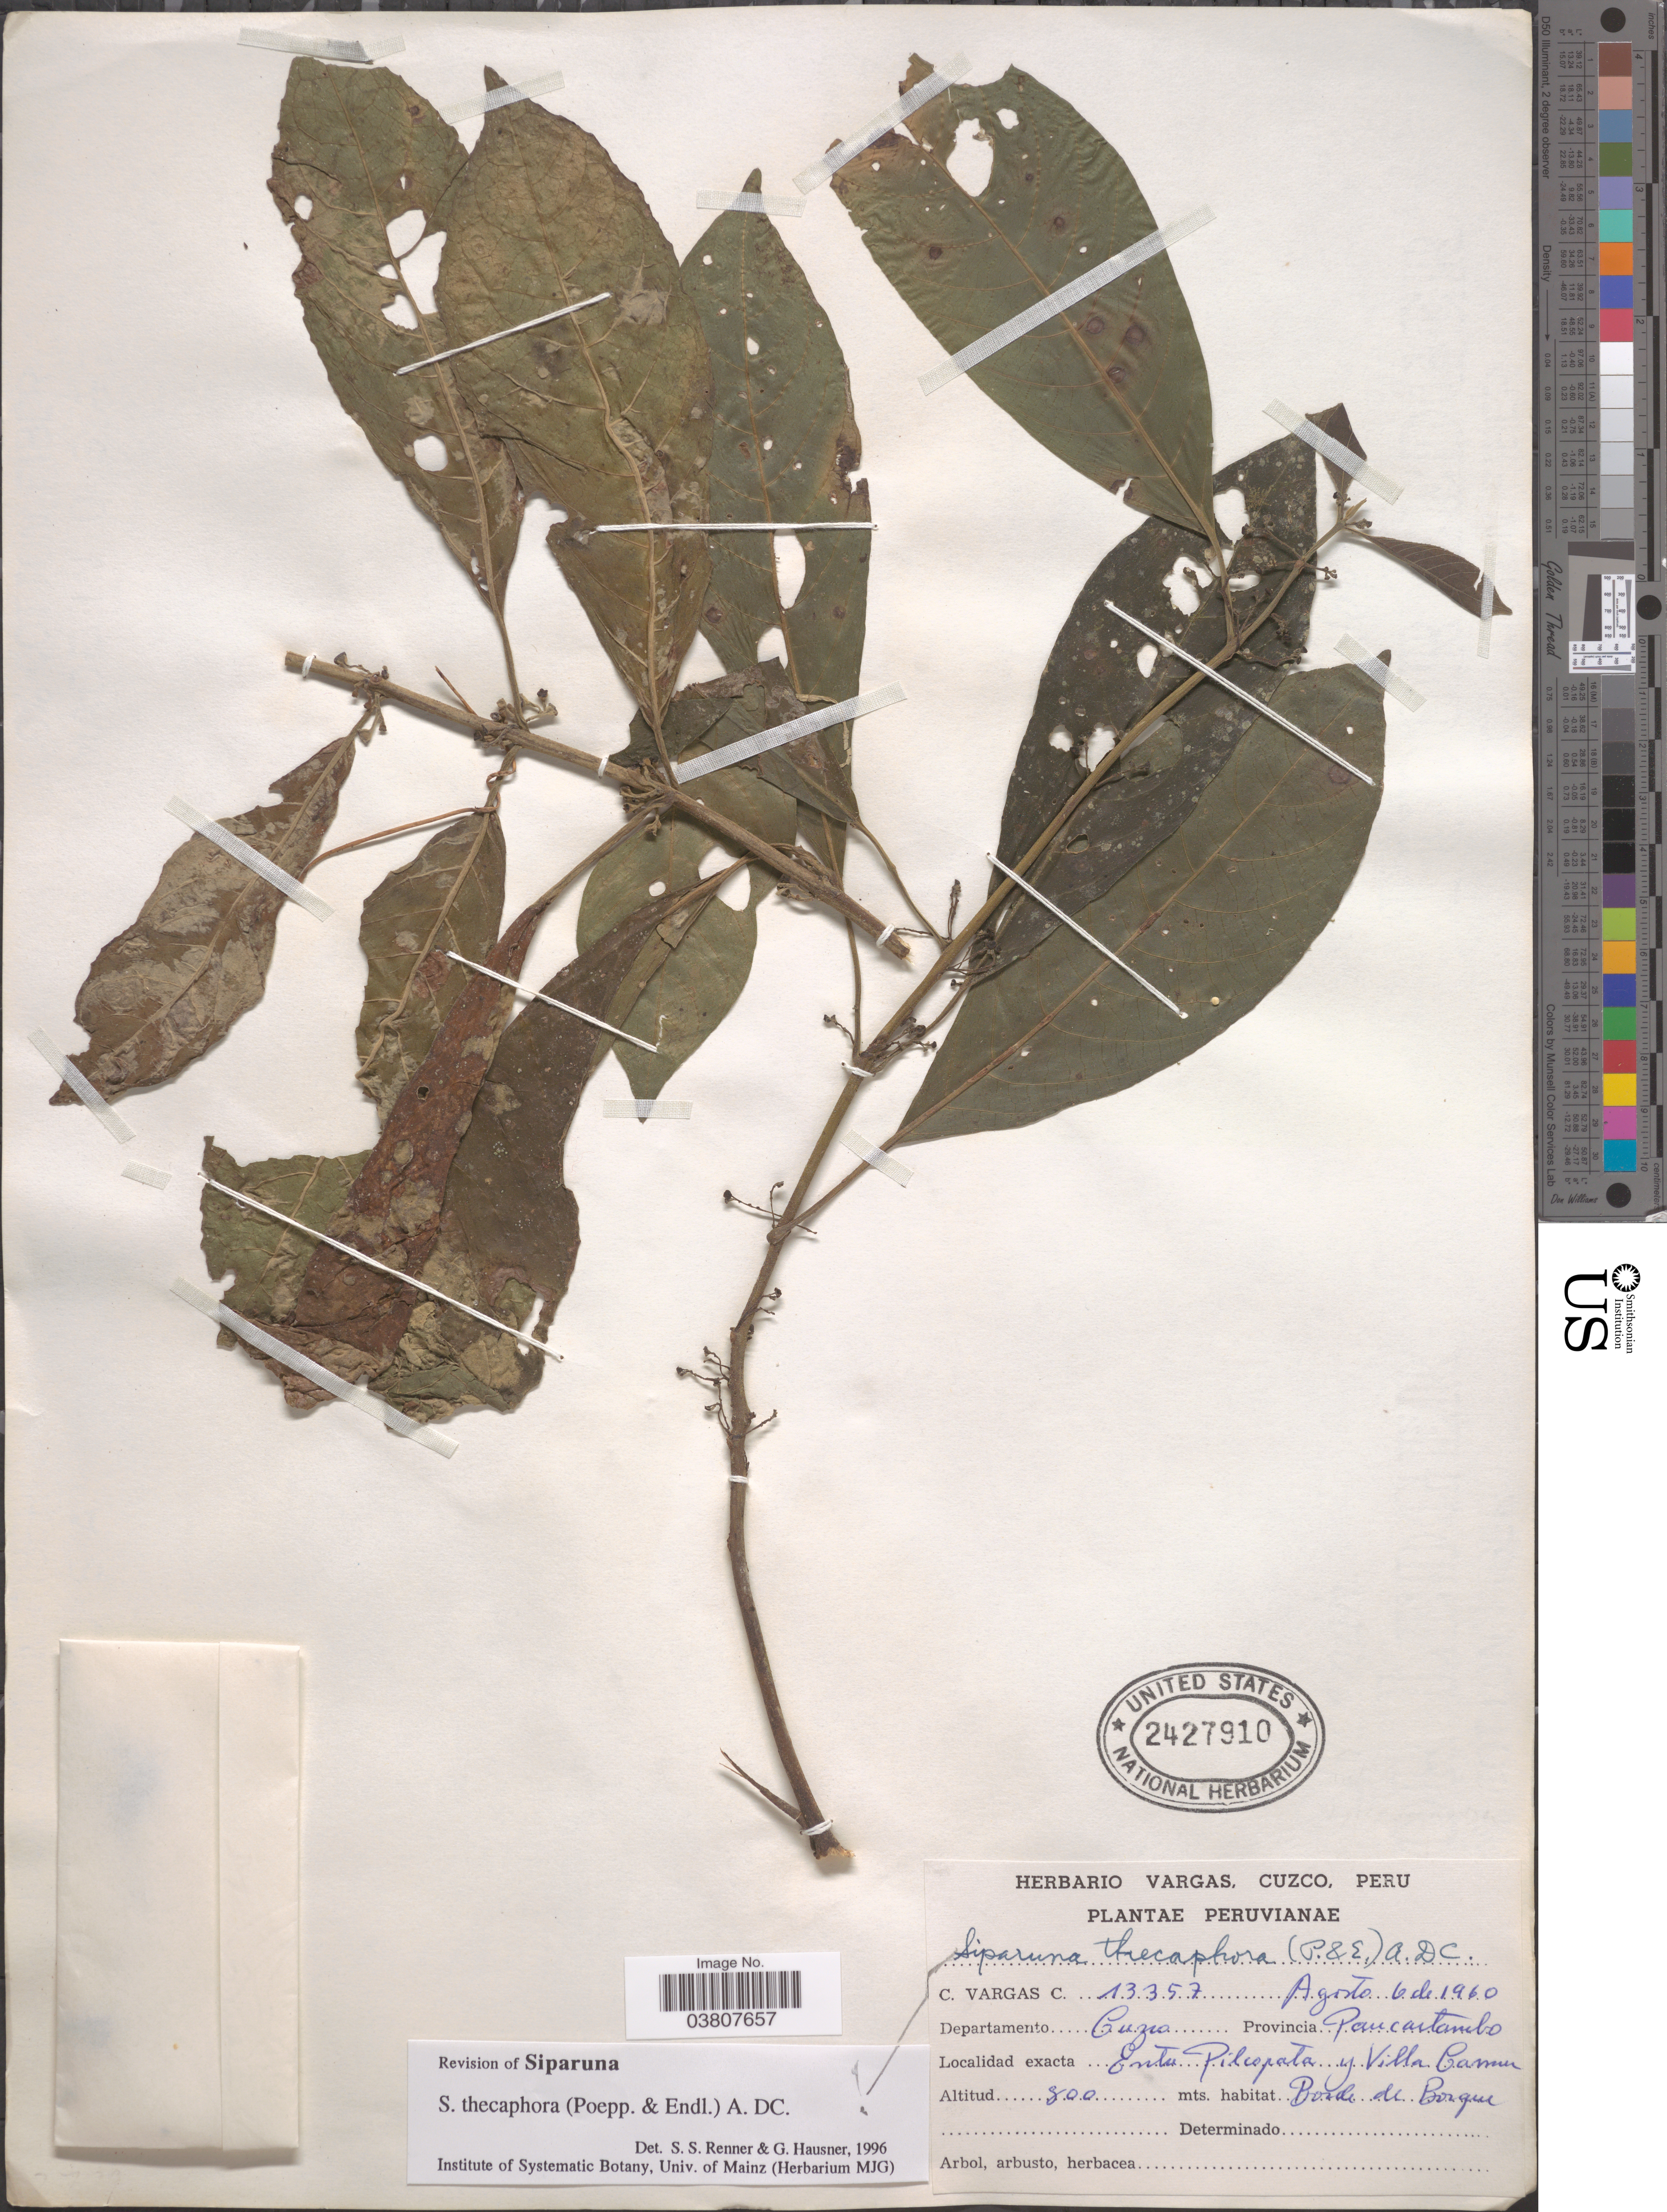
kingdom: Plantae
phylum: Tracheophyta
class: Magnoliopsida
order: Laurales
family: Siparunaceae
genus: Siparuna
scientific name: Siparuna thecaphora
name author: (Poepp. & Endl.) A. DC.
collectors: C. Vargas Calderón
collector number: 13357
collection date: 1960-08-06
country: Peru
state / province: Cusco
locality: Departamento Cuzco. Provincia Paucartambo. Entre Pilcopata y Villa Carmen. Bordo de Bosque.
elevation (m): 800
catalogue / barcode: US 2427910